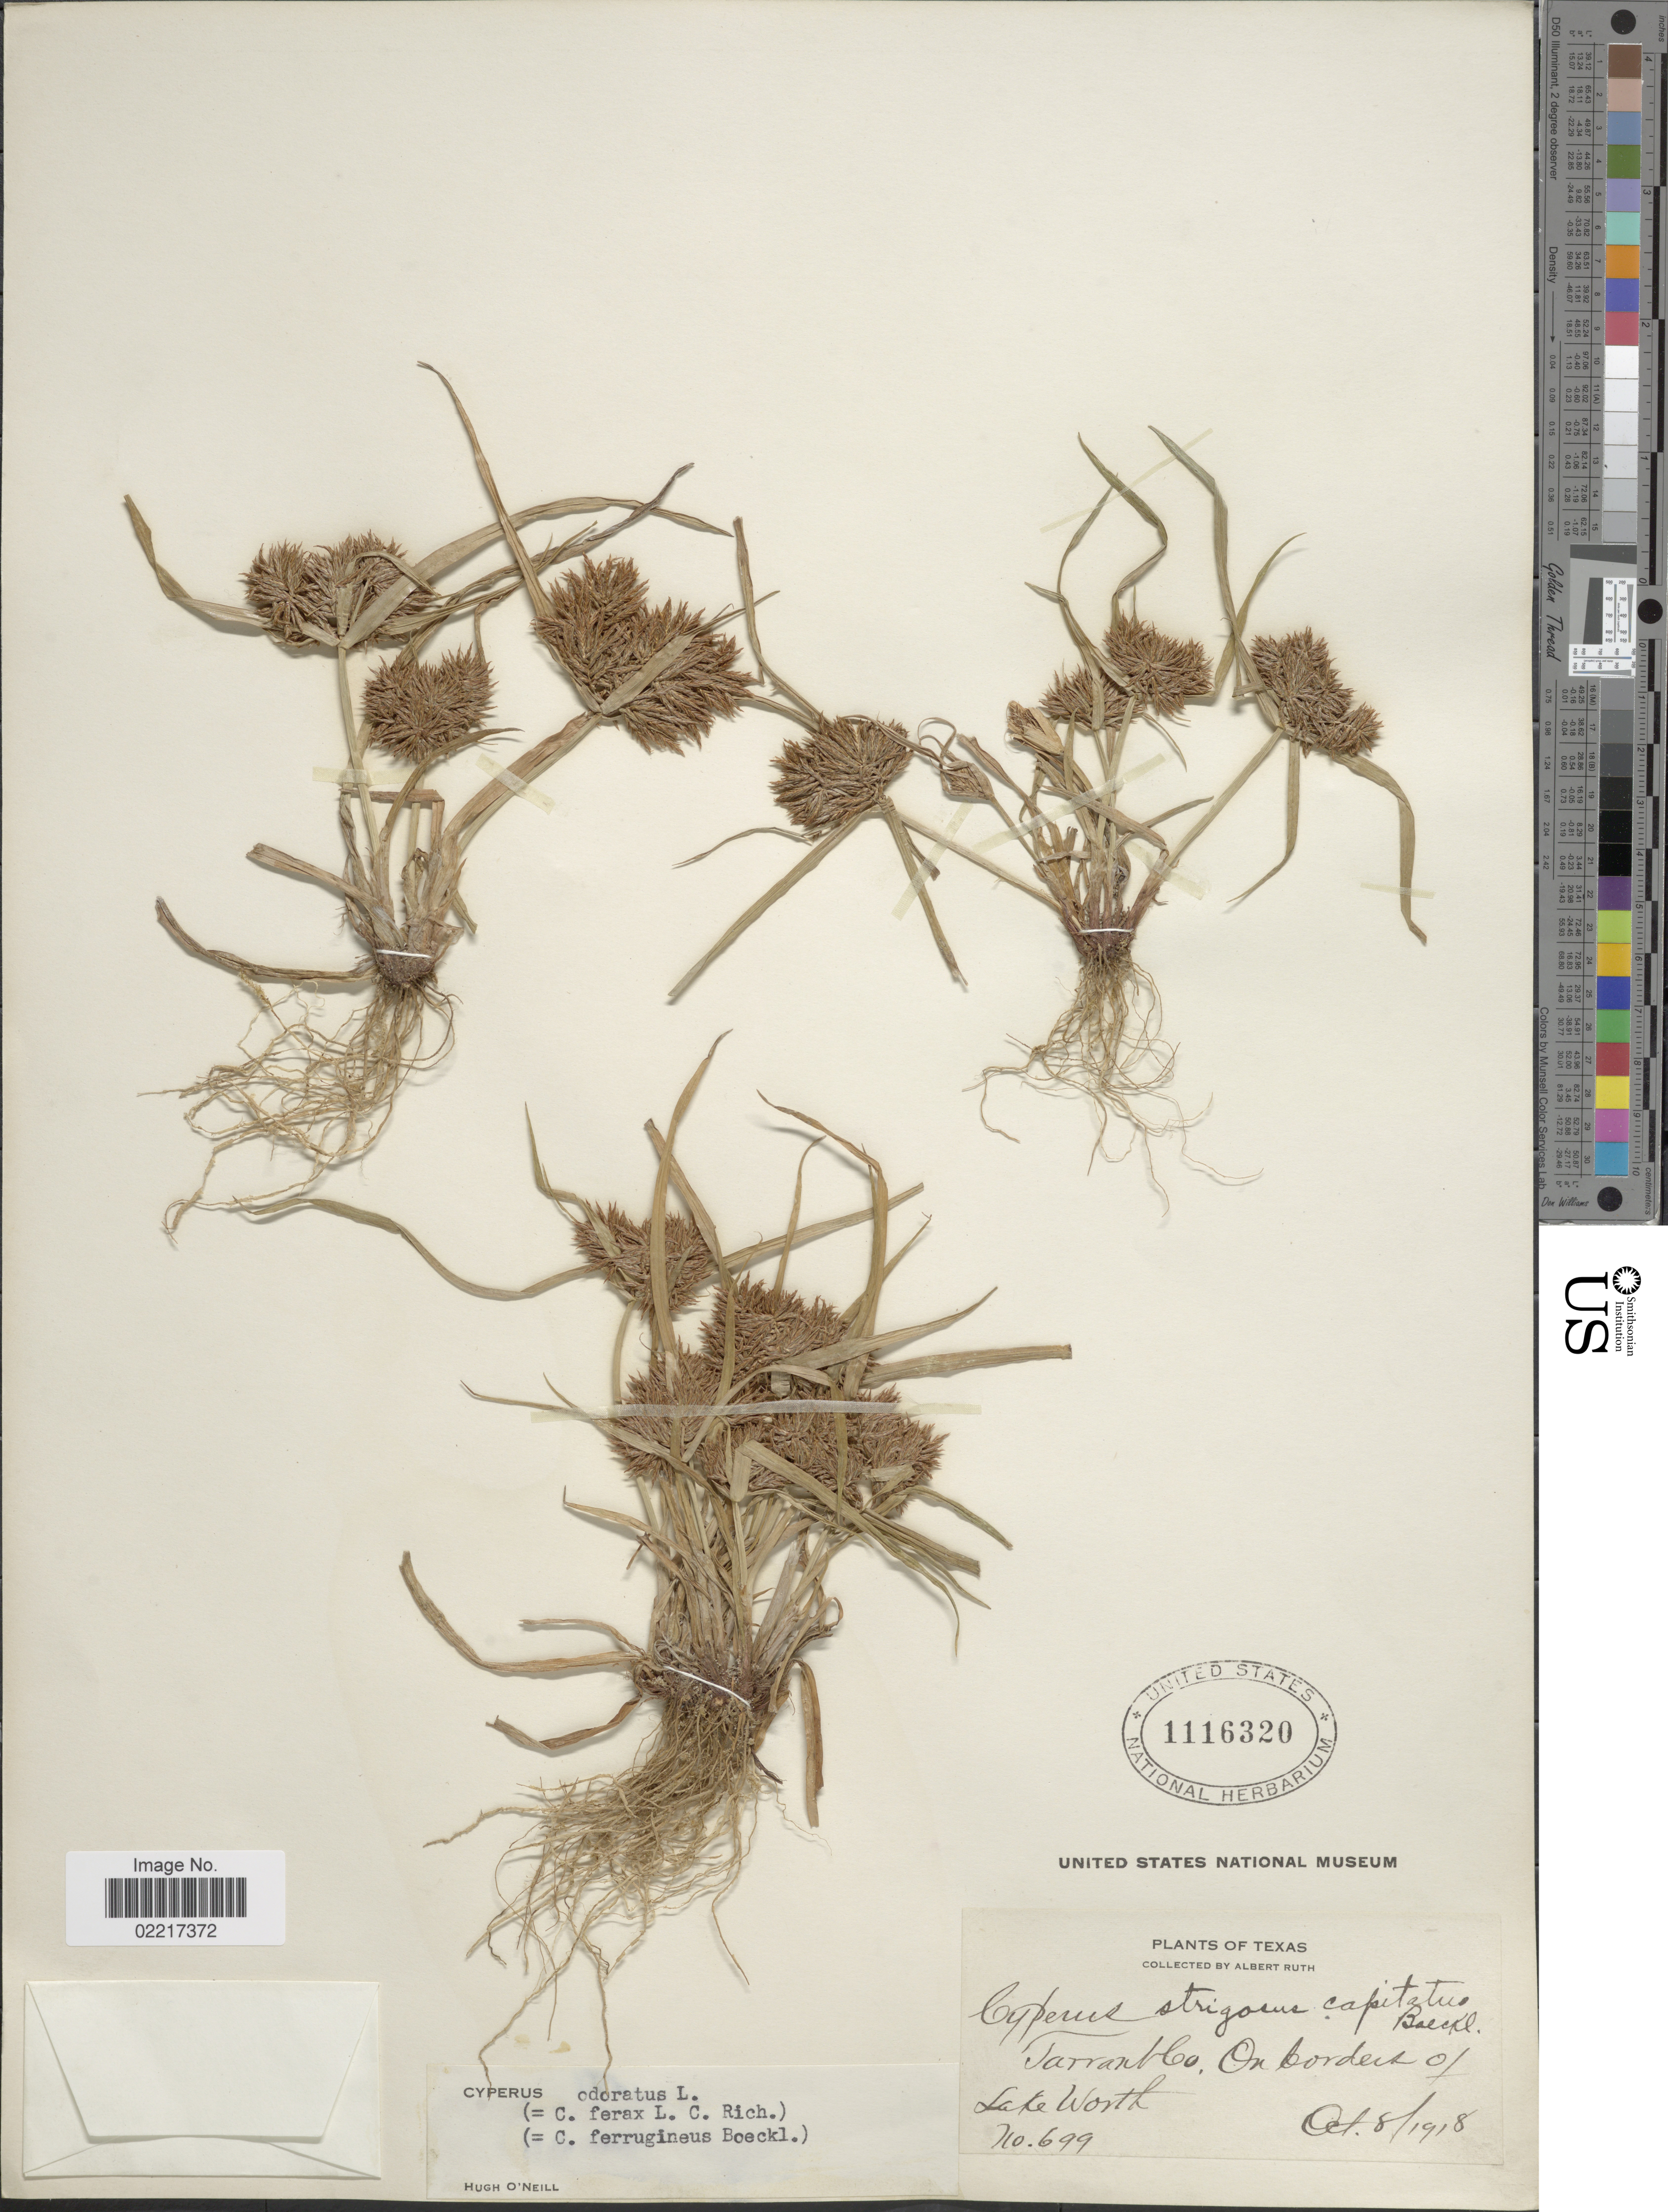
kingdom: Plantae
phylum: Tracheophyta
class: Liliopsida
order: Poales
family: Cyperaceae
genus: Cyperus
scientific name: Cyperus odoratus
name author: L.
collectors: A. Ruth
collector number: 699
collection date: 1918-10-08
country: United States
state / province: Texas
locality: Tarrant Co., On Border of Lake Worth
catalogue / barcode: US 1116320